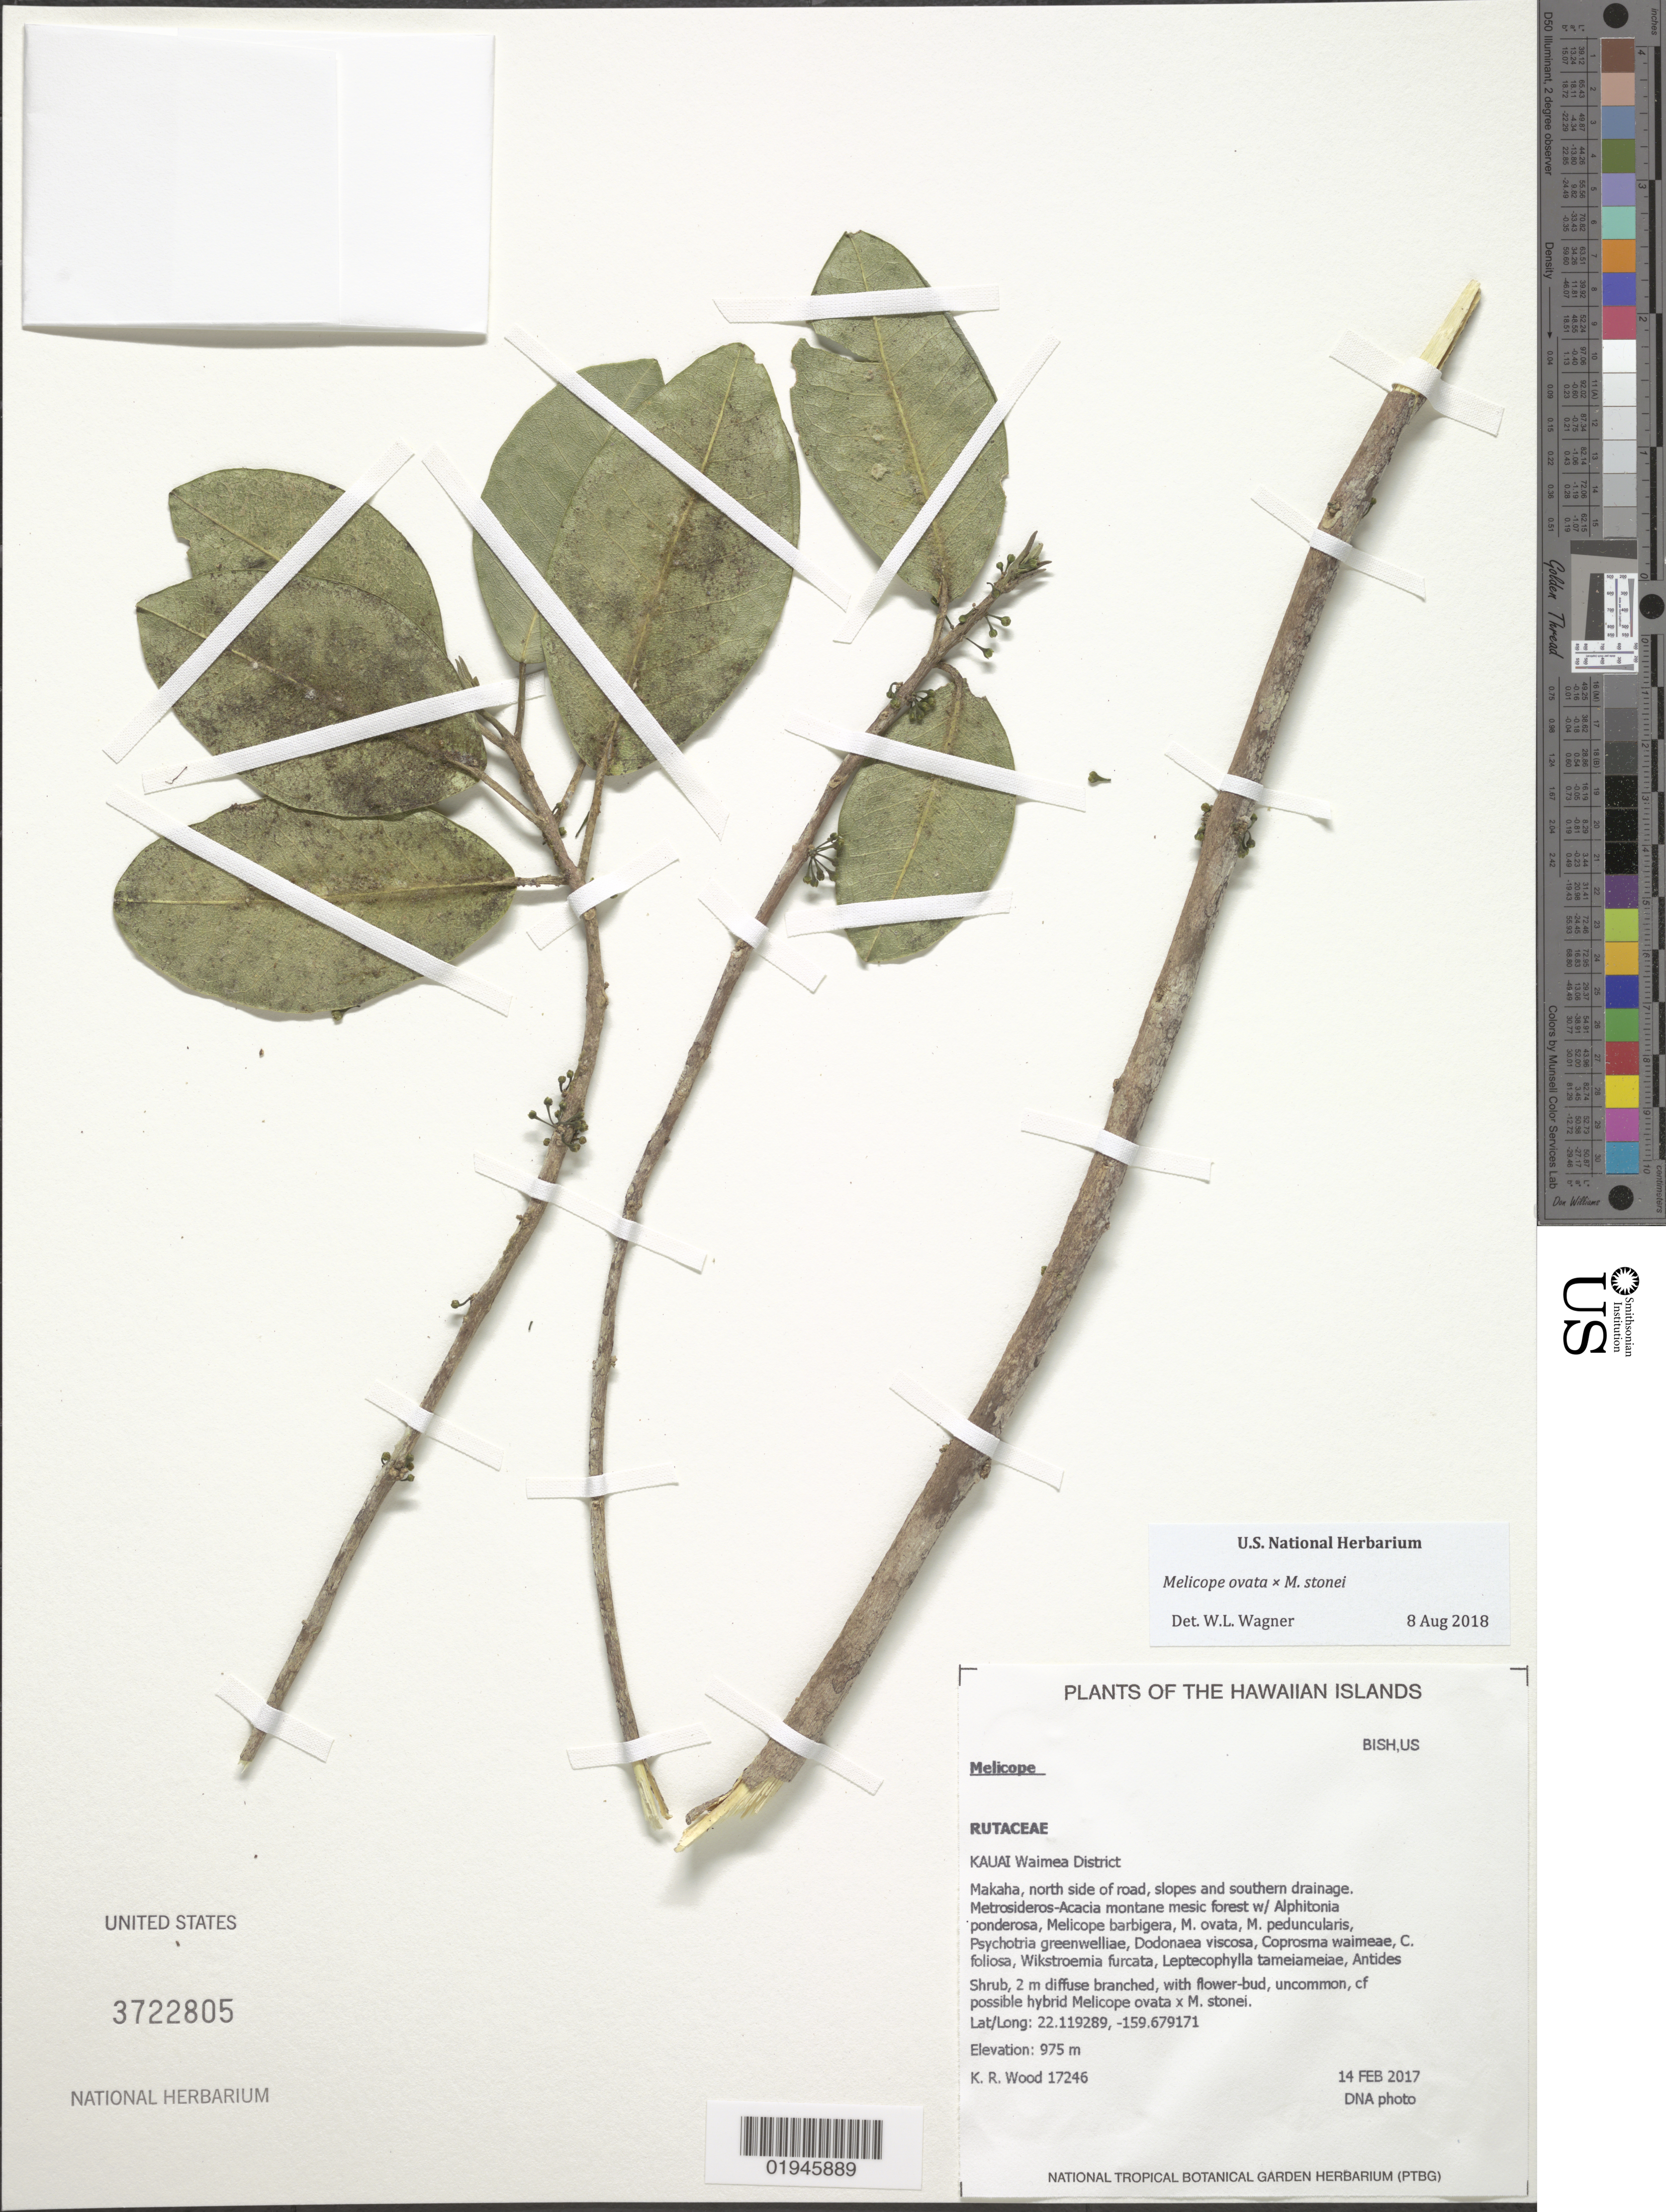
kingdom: Plantae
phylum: Tracheophyta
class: Magnoliopsida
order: Sapindales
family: Rutaceae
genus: Melicope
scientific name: Melicope ovata x M. stonei K.R. Wood et al.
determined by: Wagner, W. L., (BOT), Smithsonian Institution - National Museum of Natural History (UNITED STATES)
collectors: K. R. Wood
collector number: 17246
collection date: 2017-02-14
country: United States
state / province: Hawaii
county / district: Kauai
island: Kaua'i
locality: Waimea District, Makaha, north side of road, slopes and southern drainage.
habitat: Montane mesic forest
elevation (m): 975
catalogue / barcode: US 3722805